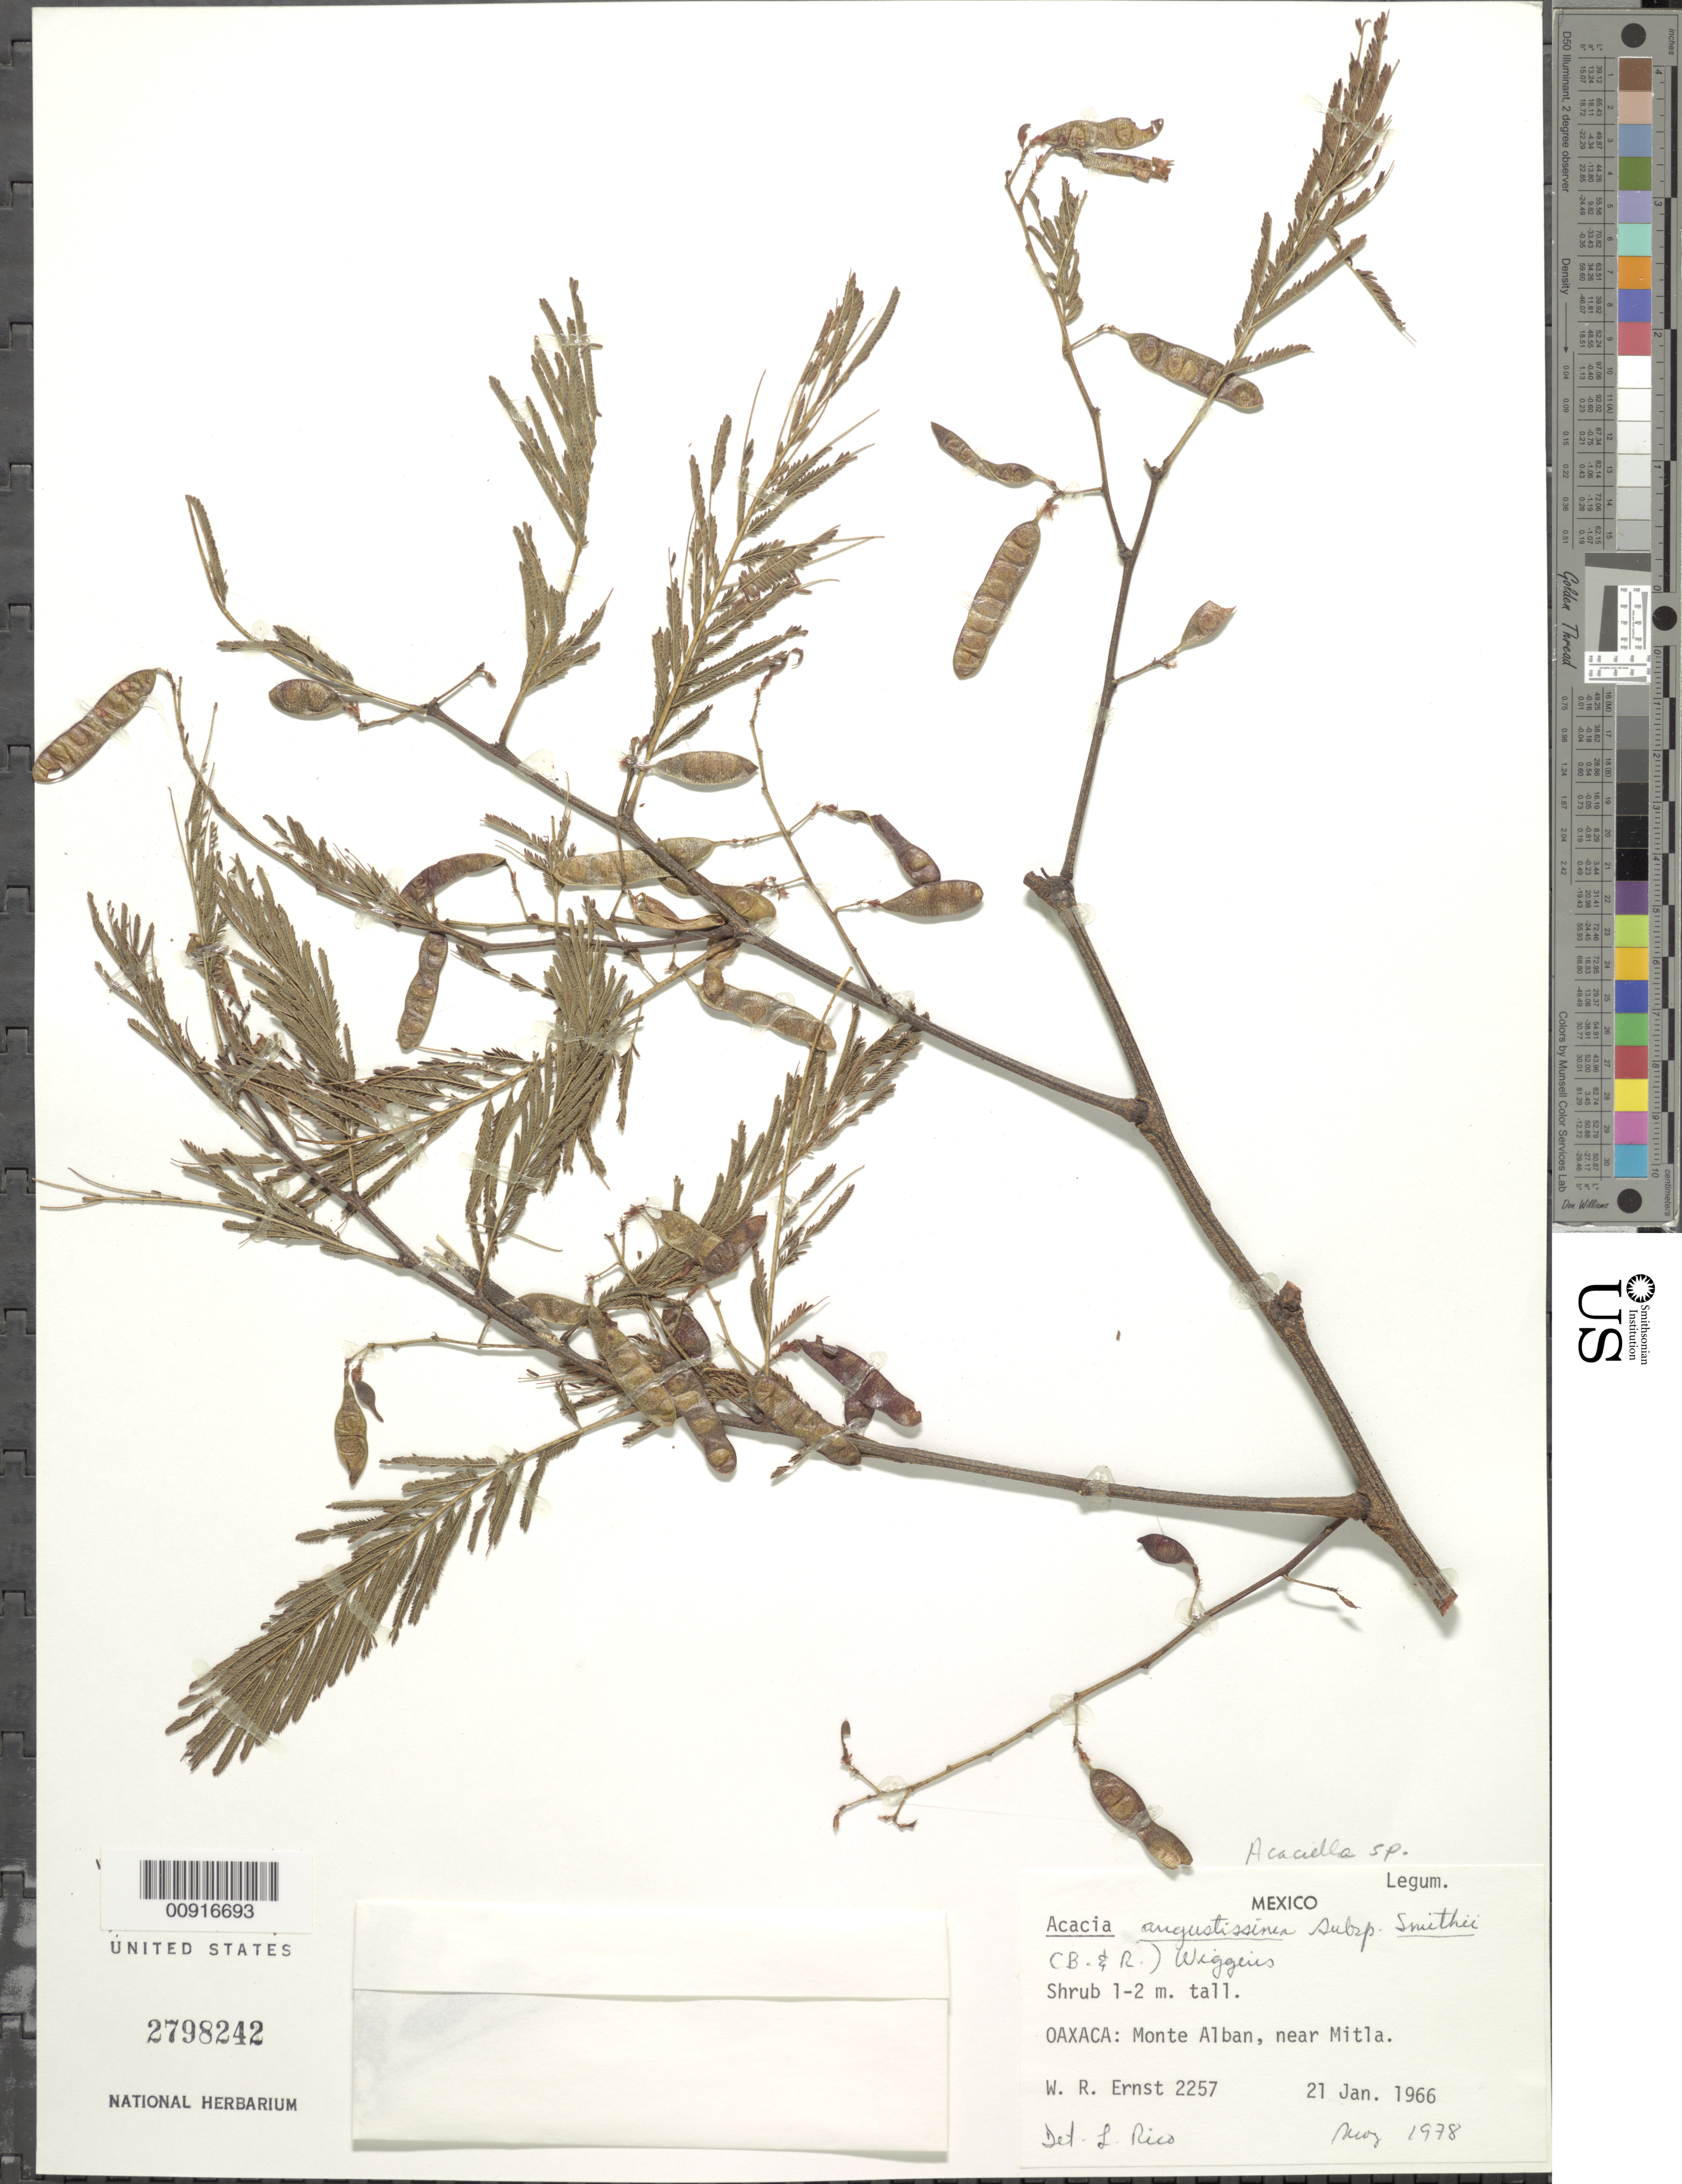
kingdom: Plantae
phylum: Tracheophyta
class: Magnoliopsida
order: Fabales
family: Fabaceae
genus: Acaciella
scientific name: Acaciella sp.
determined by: Strong, M. T., (US), Smithsonian Institution - National Museum of Natural History (UNITED STATES)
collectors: W. R. Ernst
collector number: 2257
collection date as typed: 21 Jan 1966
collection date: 1966-01-21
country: Mexico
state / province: Oaxaca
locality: Oaxaca: Monte Alban, near Mitla.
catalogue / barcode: US 2798242